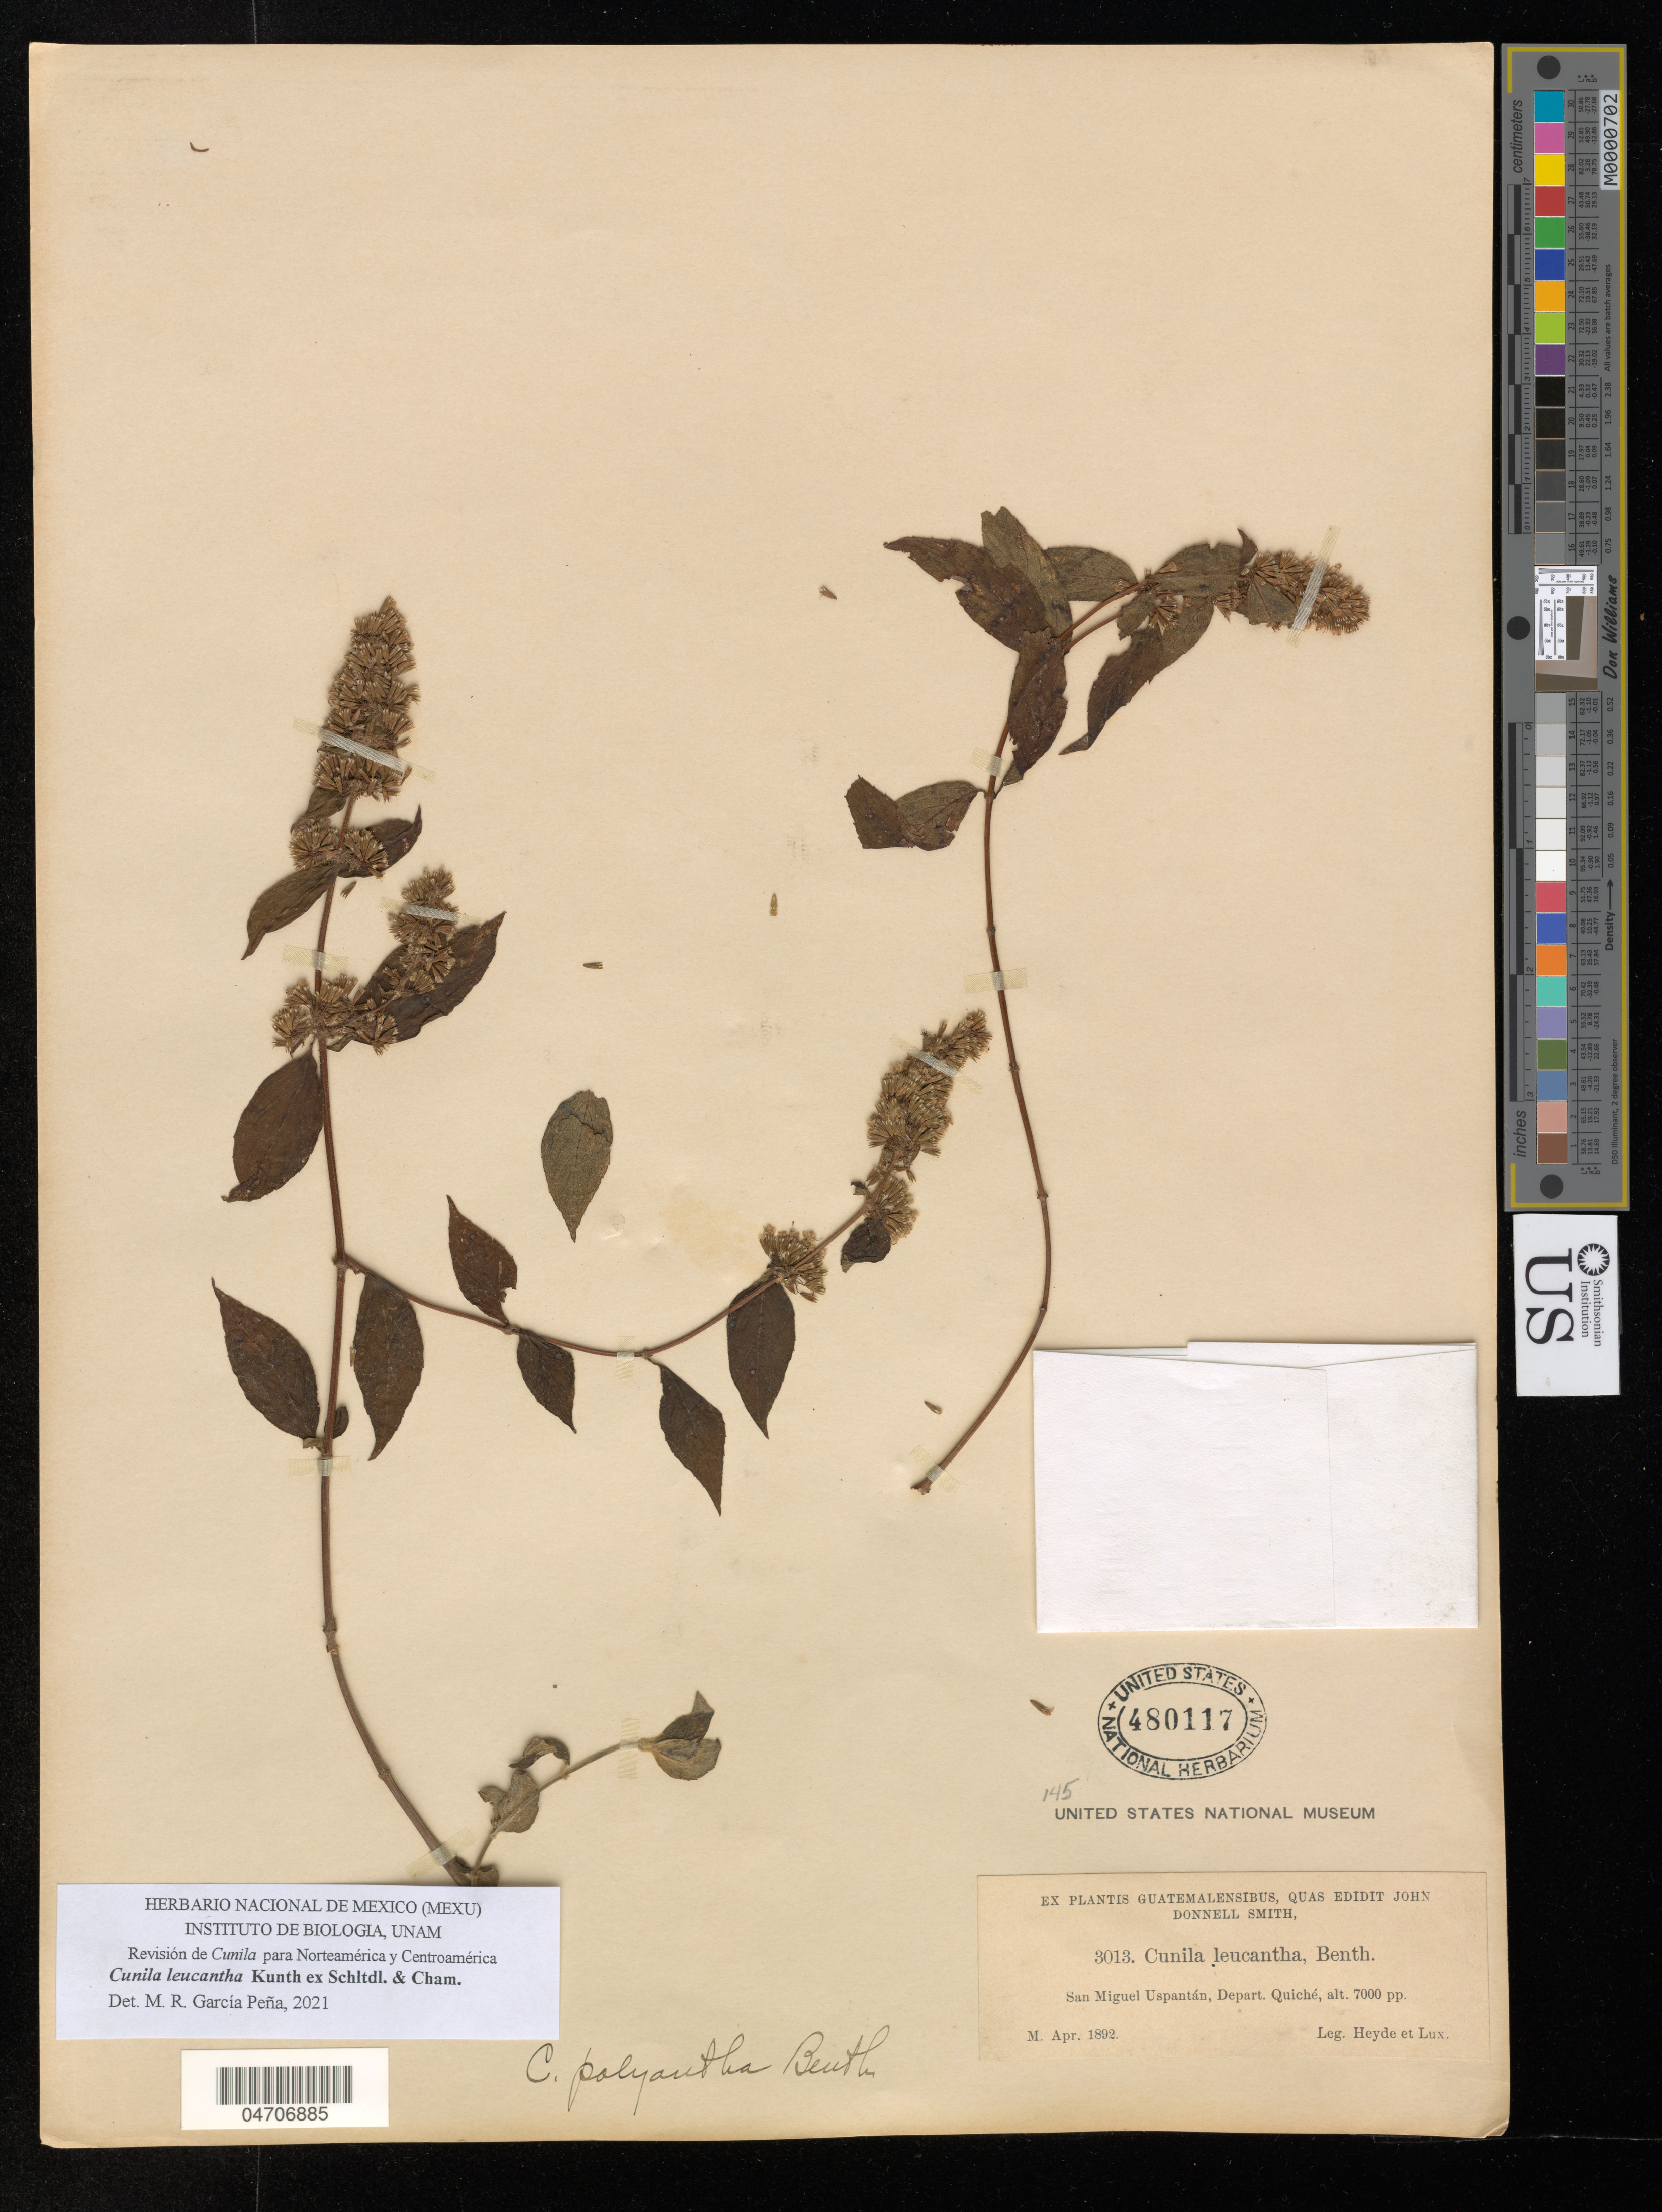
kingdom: Plantae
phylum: Tracheophyta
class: Magnoliopsida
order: Lamiales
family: Lamiaceae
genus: Cunila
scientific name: Cunila polyantha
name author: Benth.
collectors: Heyde & Lux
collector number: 3013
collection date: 1892-04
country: Guatemala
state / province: El Quiche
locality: San Miguel Uspantán, Depart. Quiché.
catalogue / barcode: US 480117